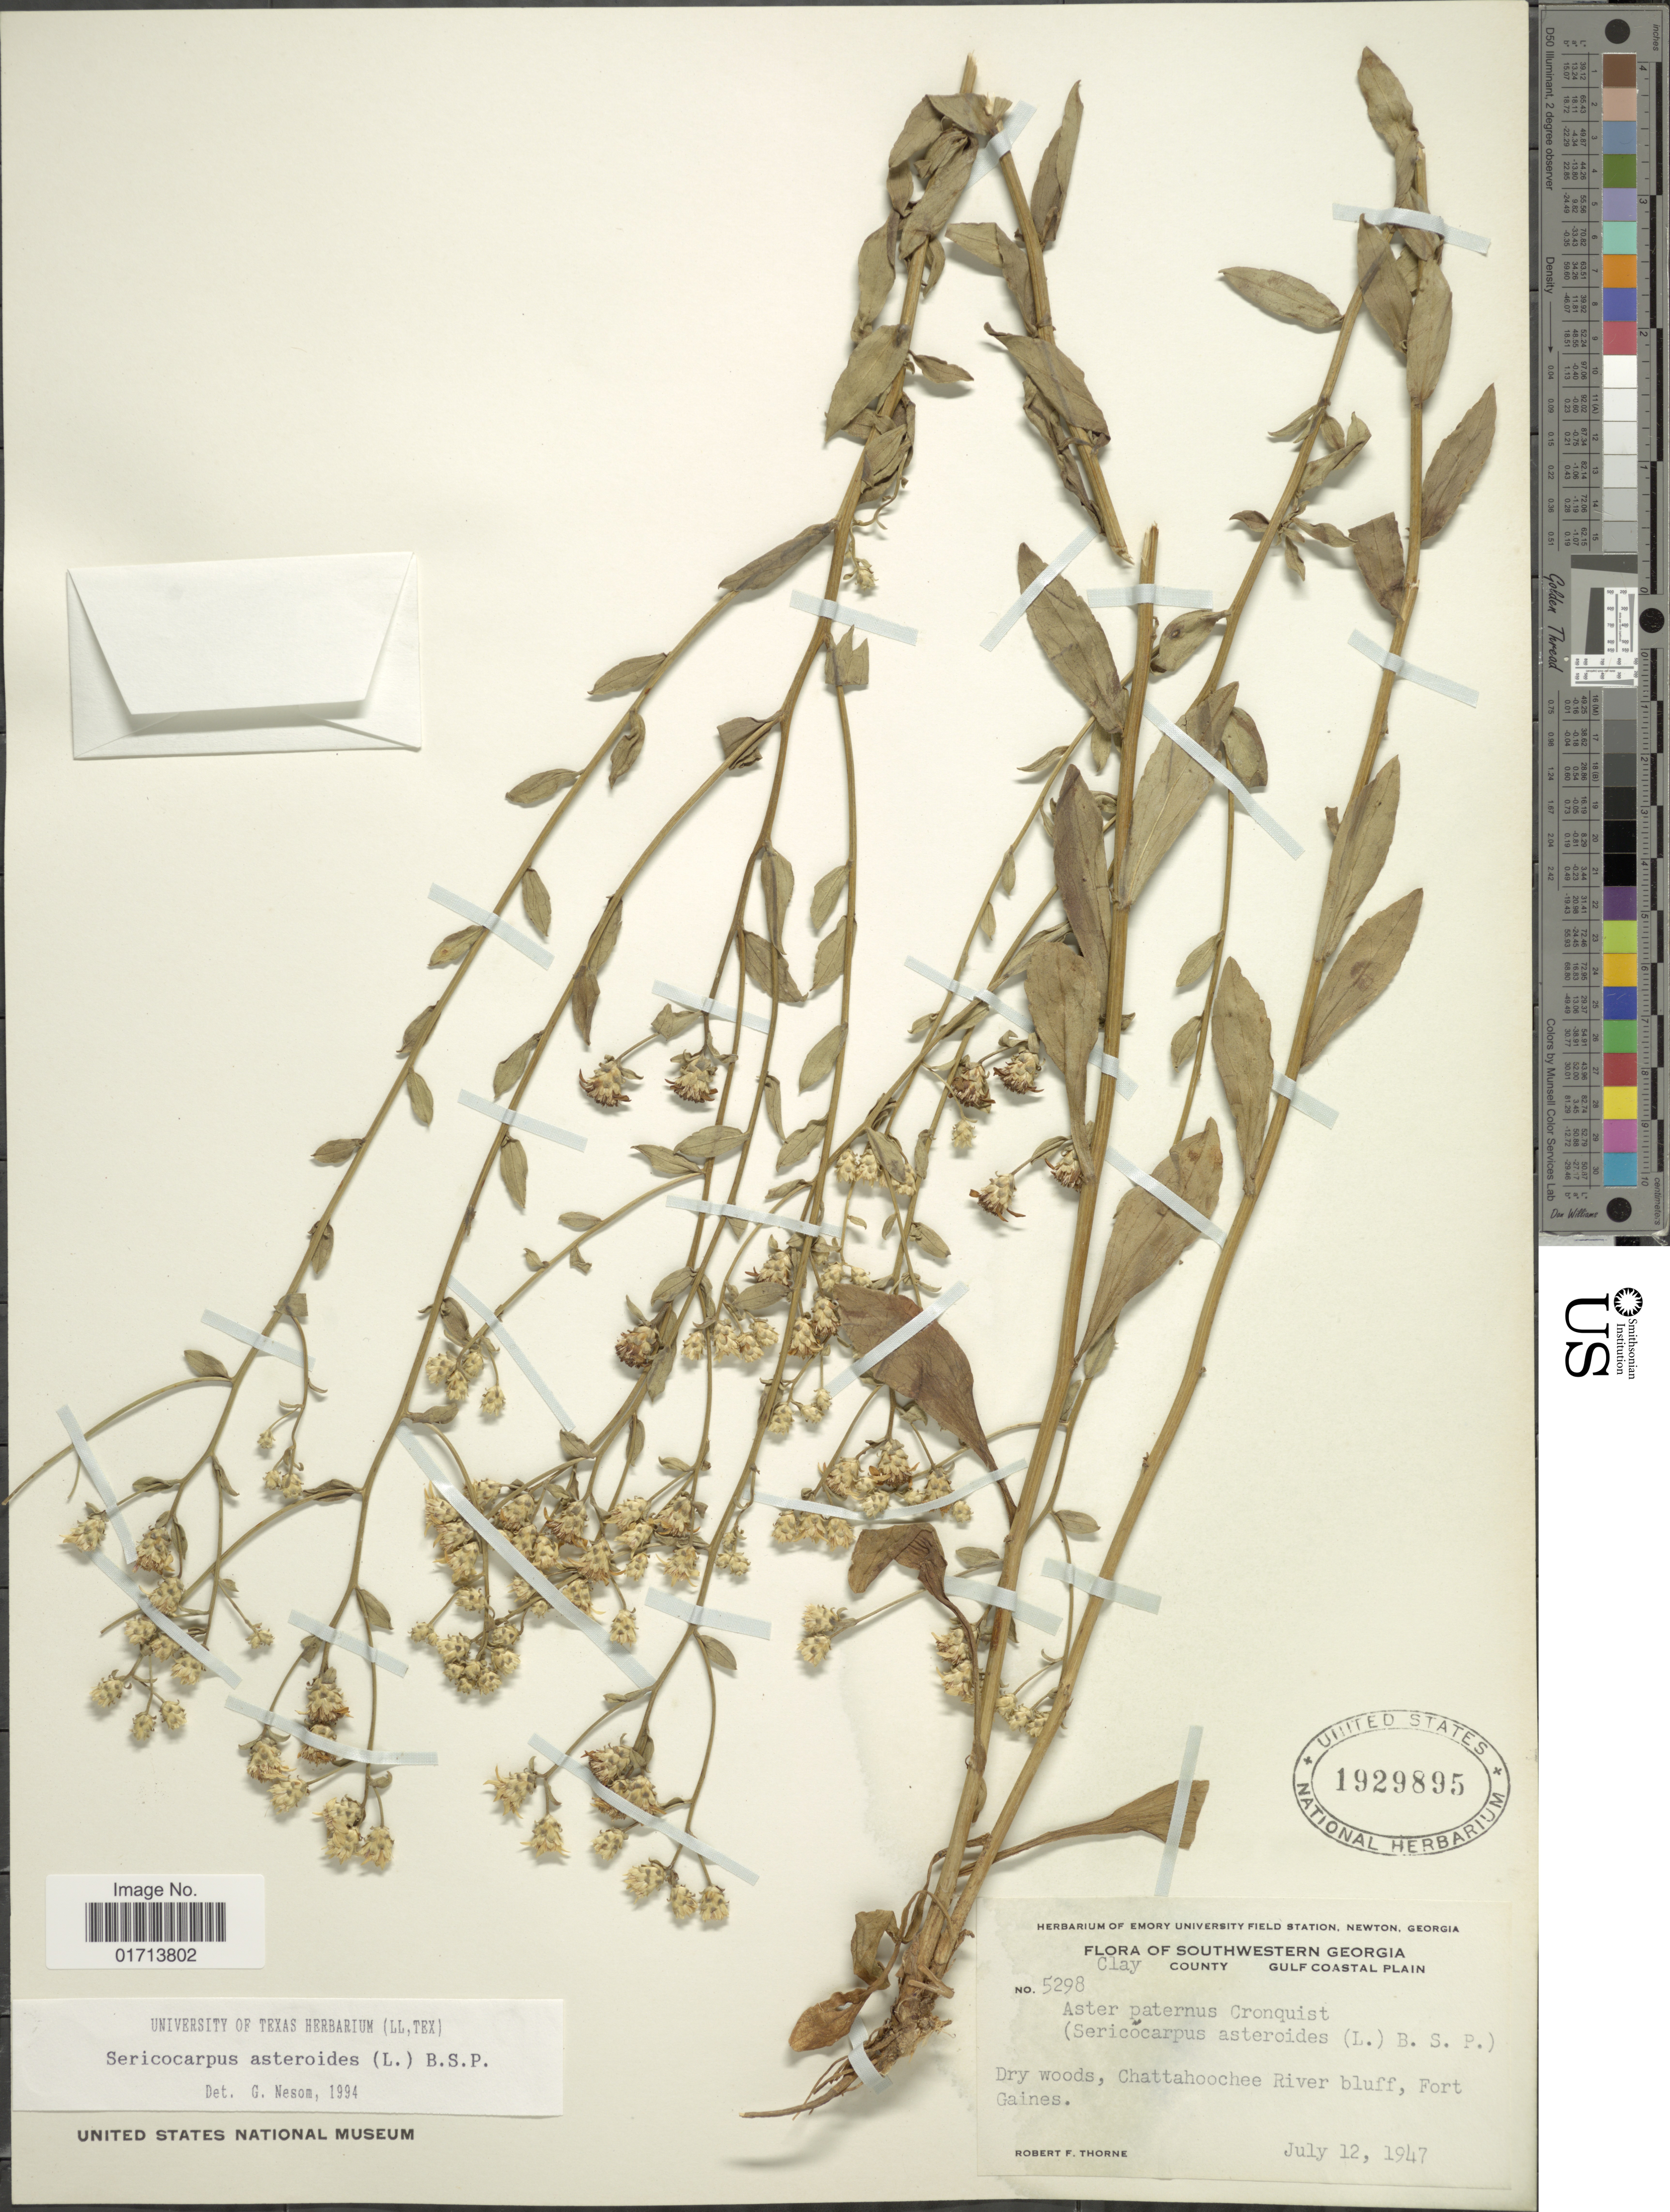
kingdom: Plantae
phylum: Tracheophyta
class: Magnoliopsida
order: Asterales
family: Asteraceae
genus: Sericocarpus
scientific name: Sericocarpus asteroides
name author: (L.) Britton, Stearns & Poggenb.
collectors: R. F. Thorne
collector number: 5298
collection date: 1947-07-12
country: United States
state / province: Georgia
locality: Southwestern Georgia, Clay County Gulf Coastal Plain, Chattahoochee River bluff, Fort gaines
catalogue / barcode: US 1929895